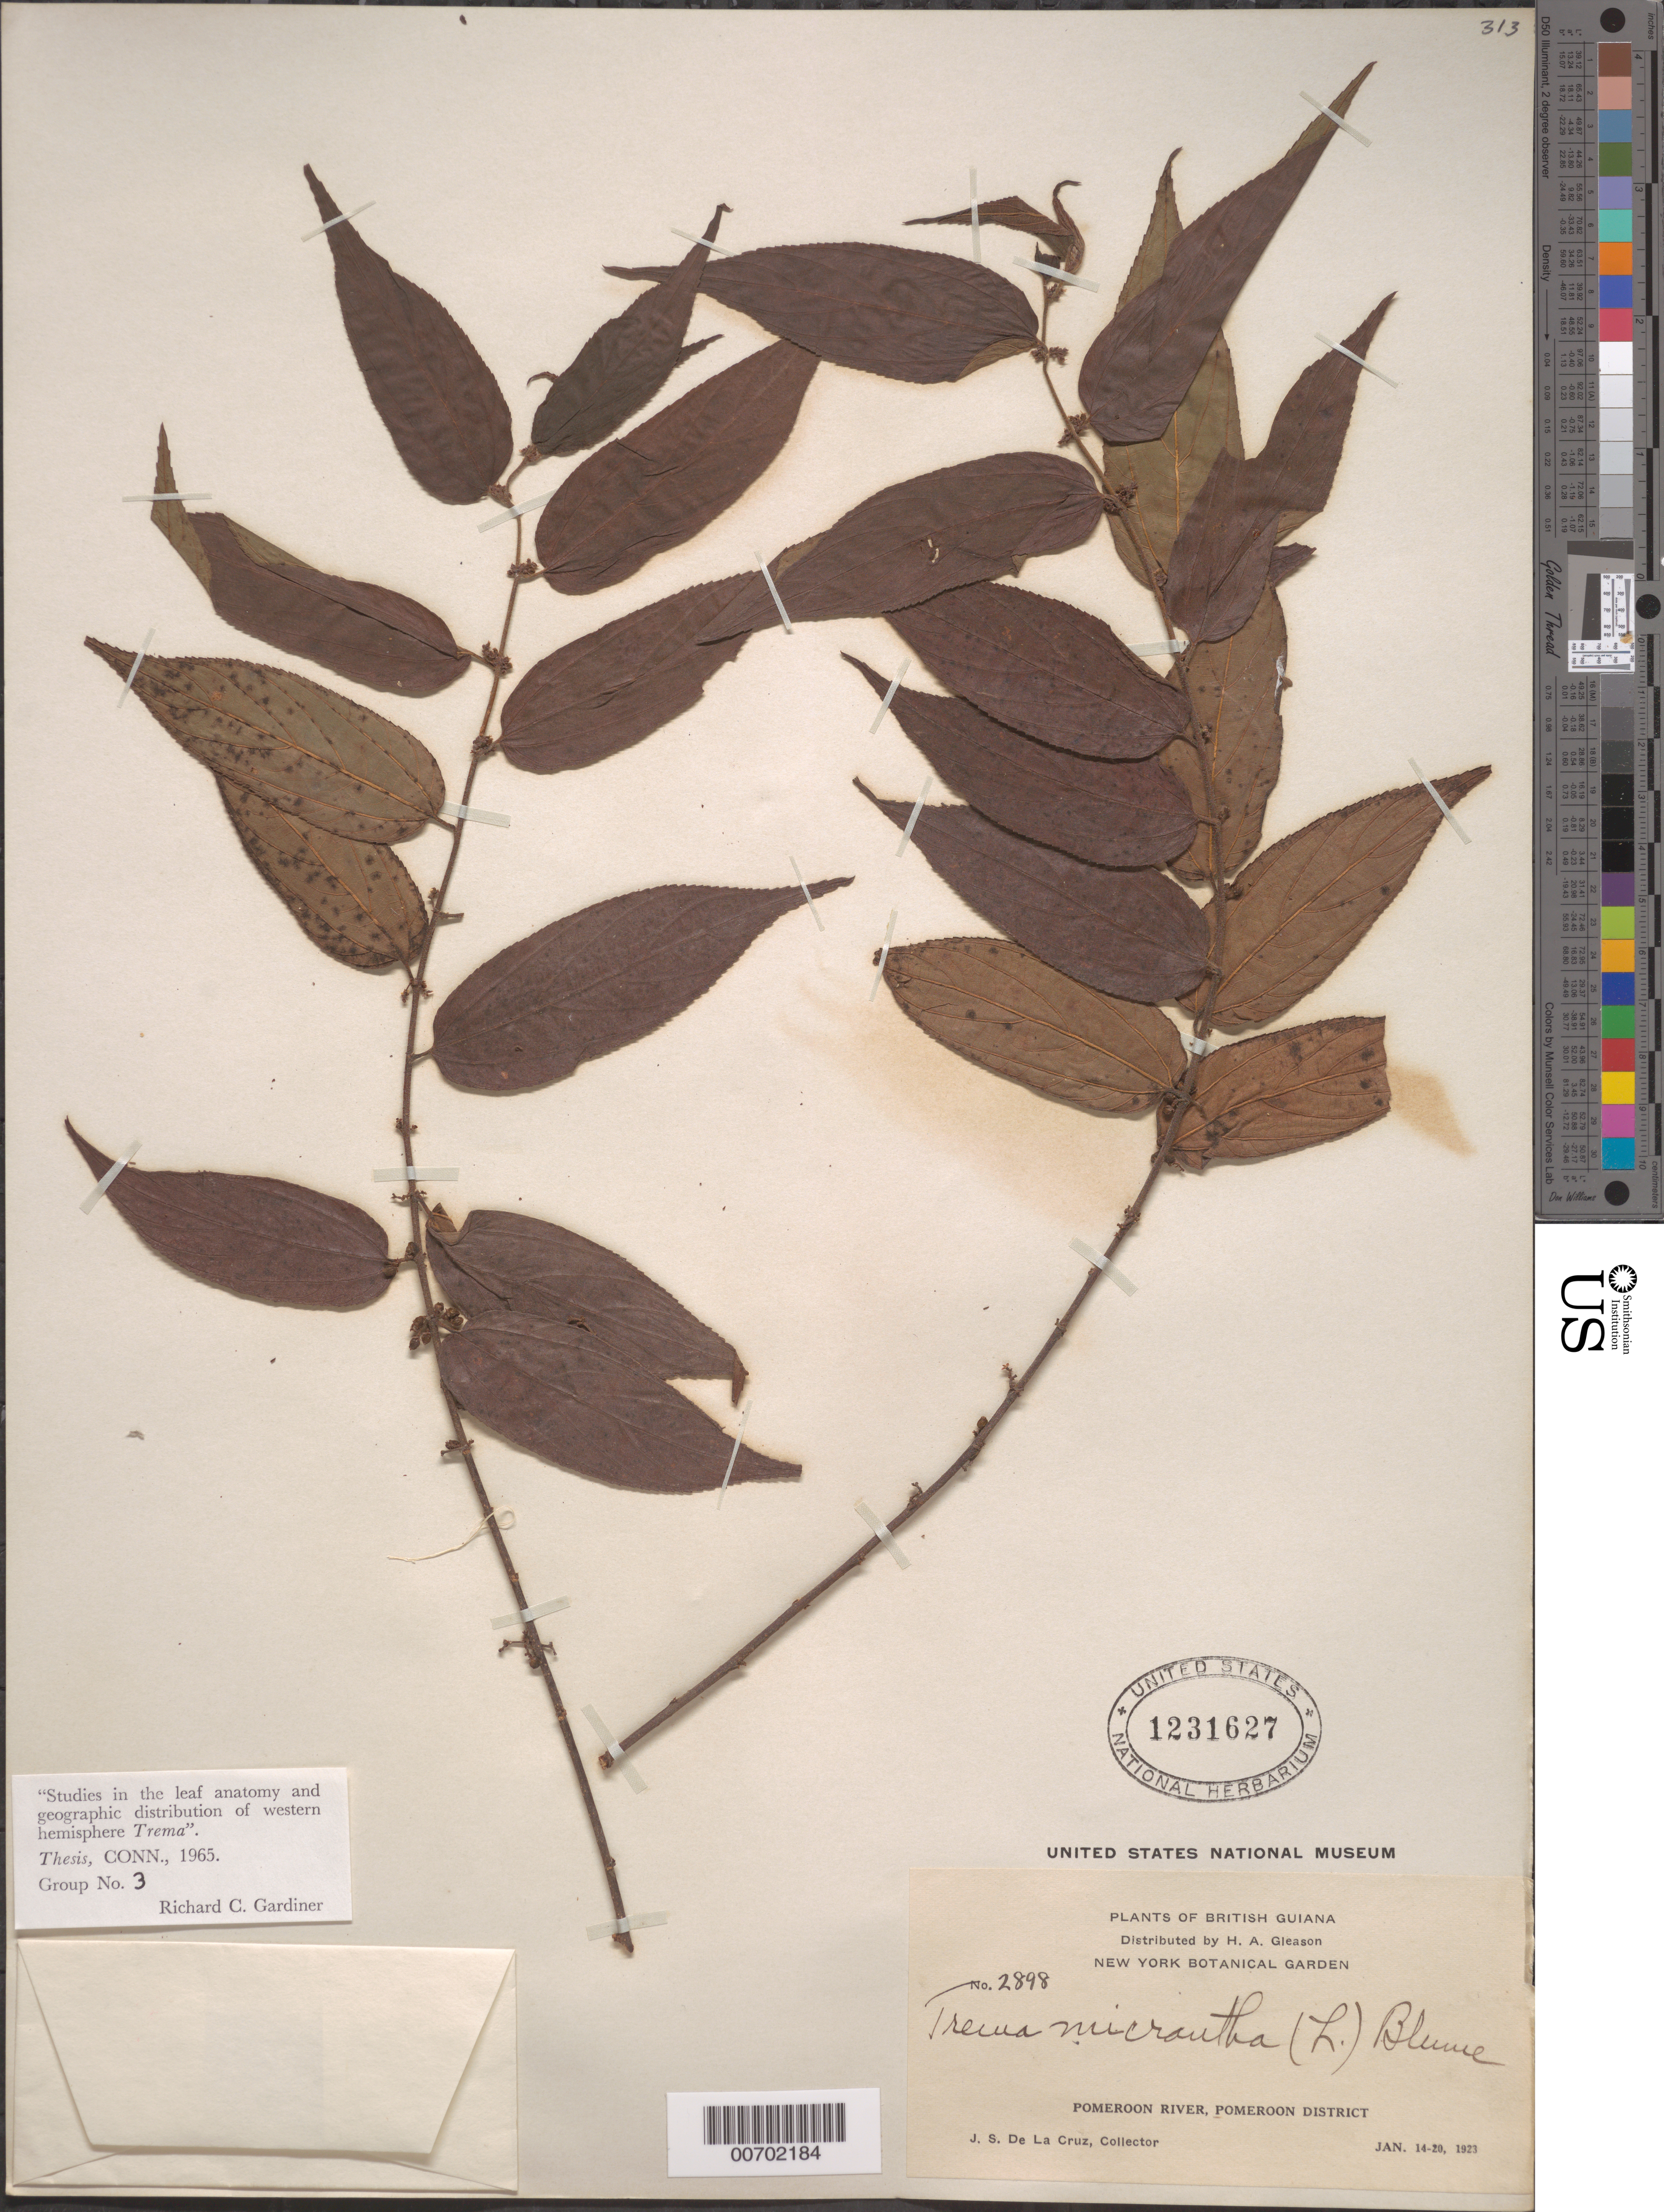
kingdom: Plantae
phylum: Tracheophyta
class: Magnoliopsida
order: Rosales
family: Cannabaceae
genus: Trema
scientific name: Trema micranthum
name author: (L.) Blume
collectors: J. S. de la Cruz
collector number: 2898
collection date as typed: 14-Jan-23 to 20-Jan-23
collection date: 1923-01-14/1923-01-20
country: Guyana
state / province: Pomeroon-Supenaam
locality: Pomeroon R.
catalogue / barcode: US 1231627